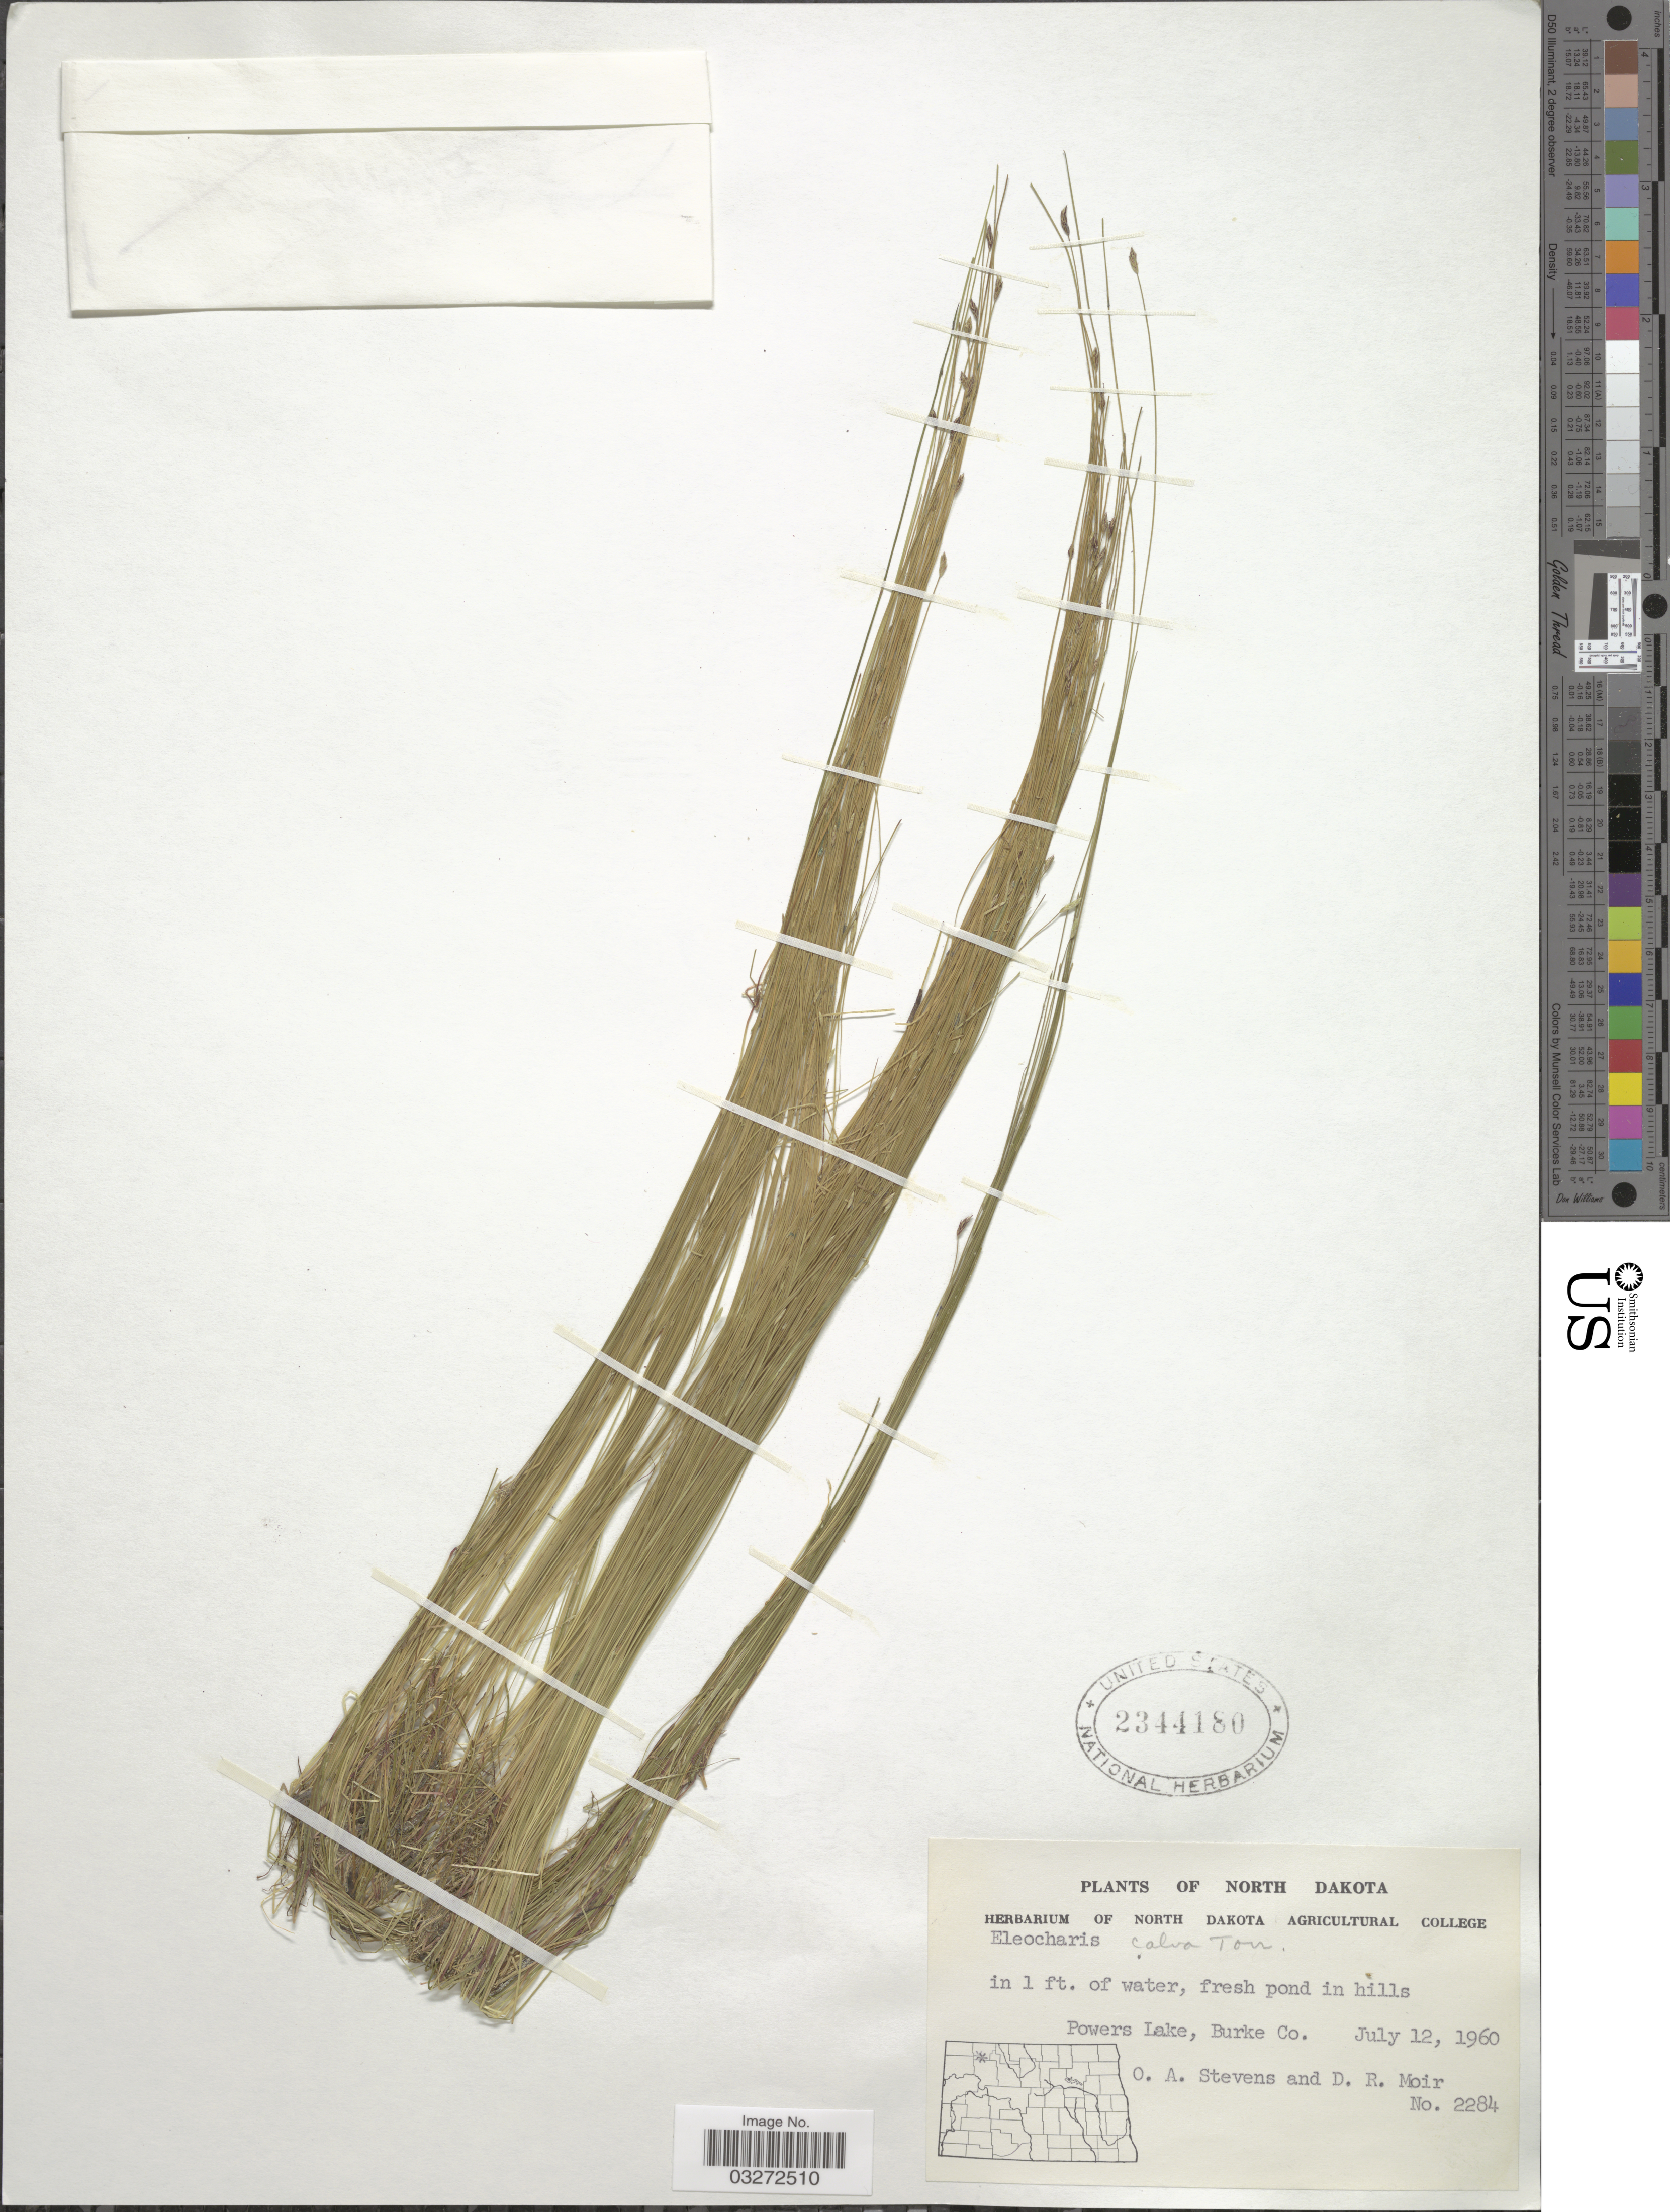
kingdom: Plantae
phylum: Tracheophyta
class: Liliopsida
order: Poales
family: Cyperaceae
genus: Eleocharis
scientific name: Eleocharis erythropoda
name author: Steud.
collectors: O. A. Stevens & D. Moir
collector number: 2284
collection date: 1960-07-12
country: United States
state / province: North Dakota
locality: Powers Lake, Burke Co.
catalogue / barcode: US 2344180